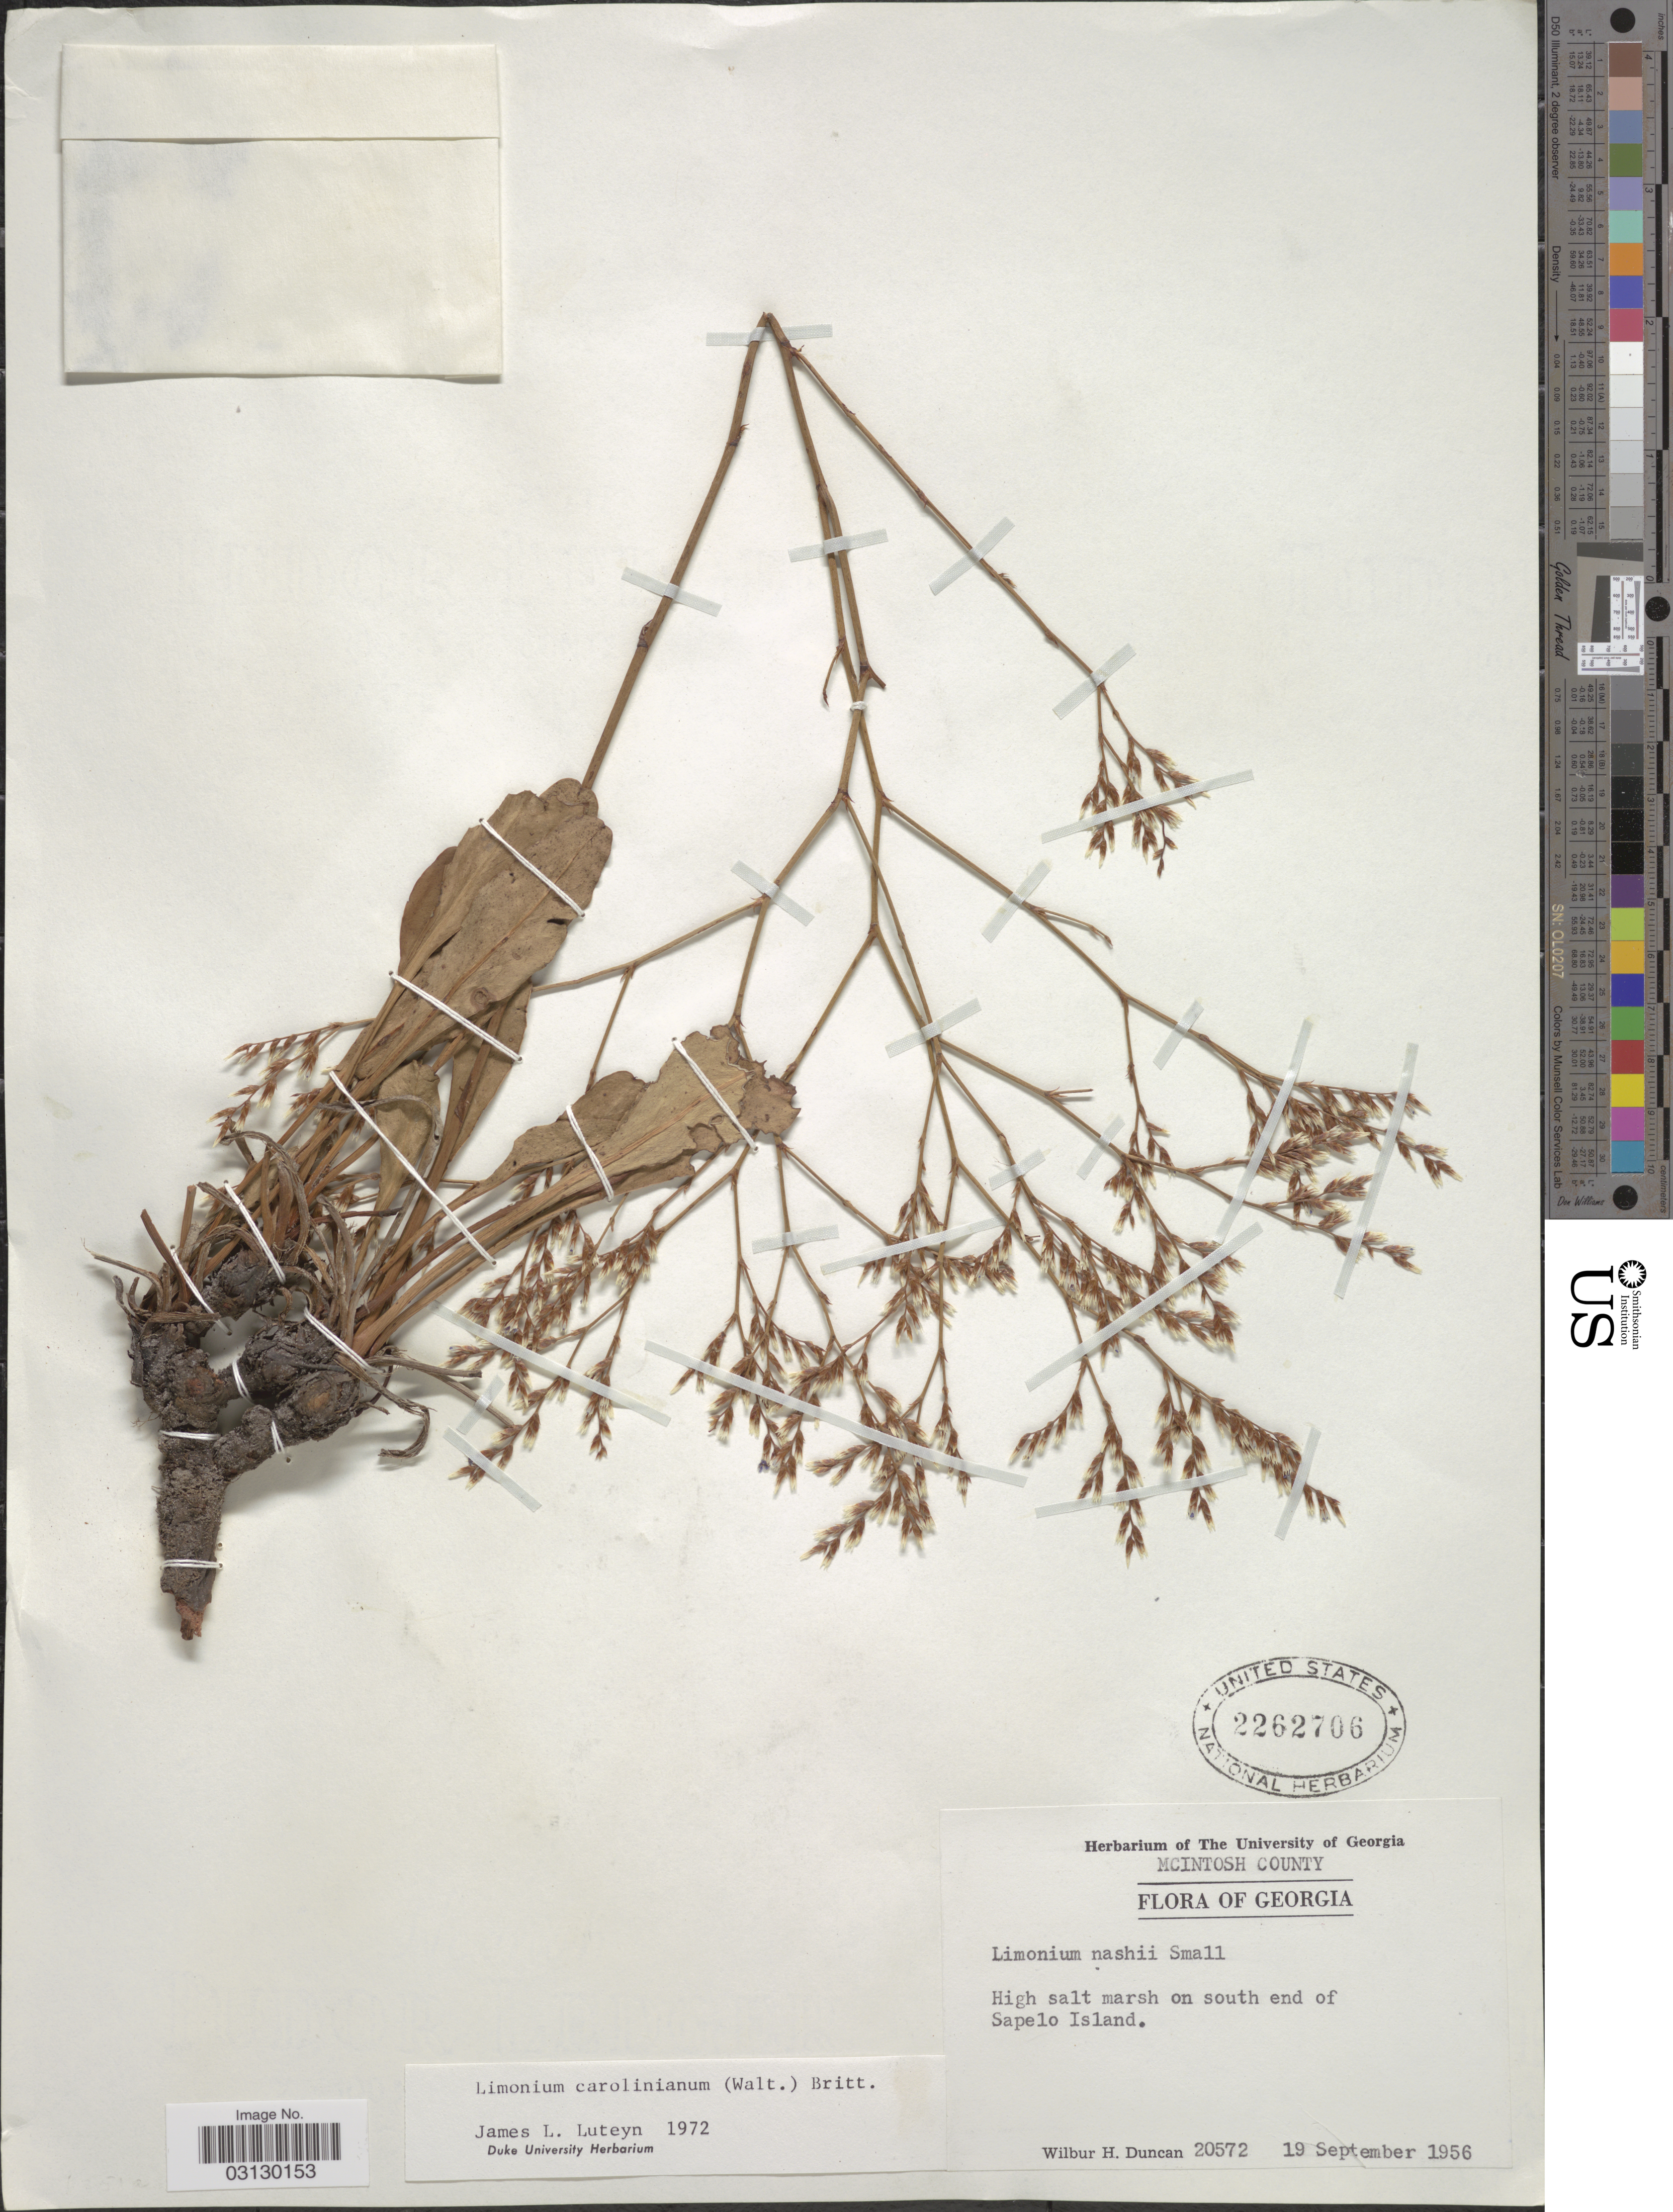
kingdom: Plantae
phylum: Tracheophyta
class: Magnoliopsida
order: Caryophyllales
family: Plumbaginaceae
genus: Limonium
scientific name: Limonium carolinianum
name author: (Walter) Britton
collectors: W. H. Duncan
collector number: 20572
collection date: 1956-09-19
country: United States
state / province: Georgia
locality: McIntosh County. High salt marsh on south end of Sapelo Island.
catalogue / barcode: US 2262706